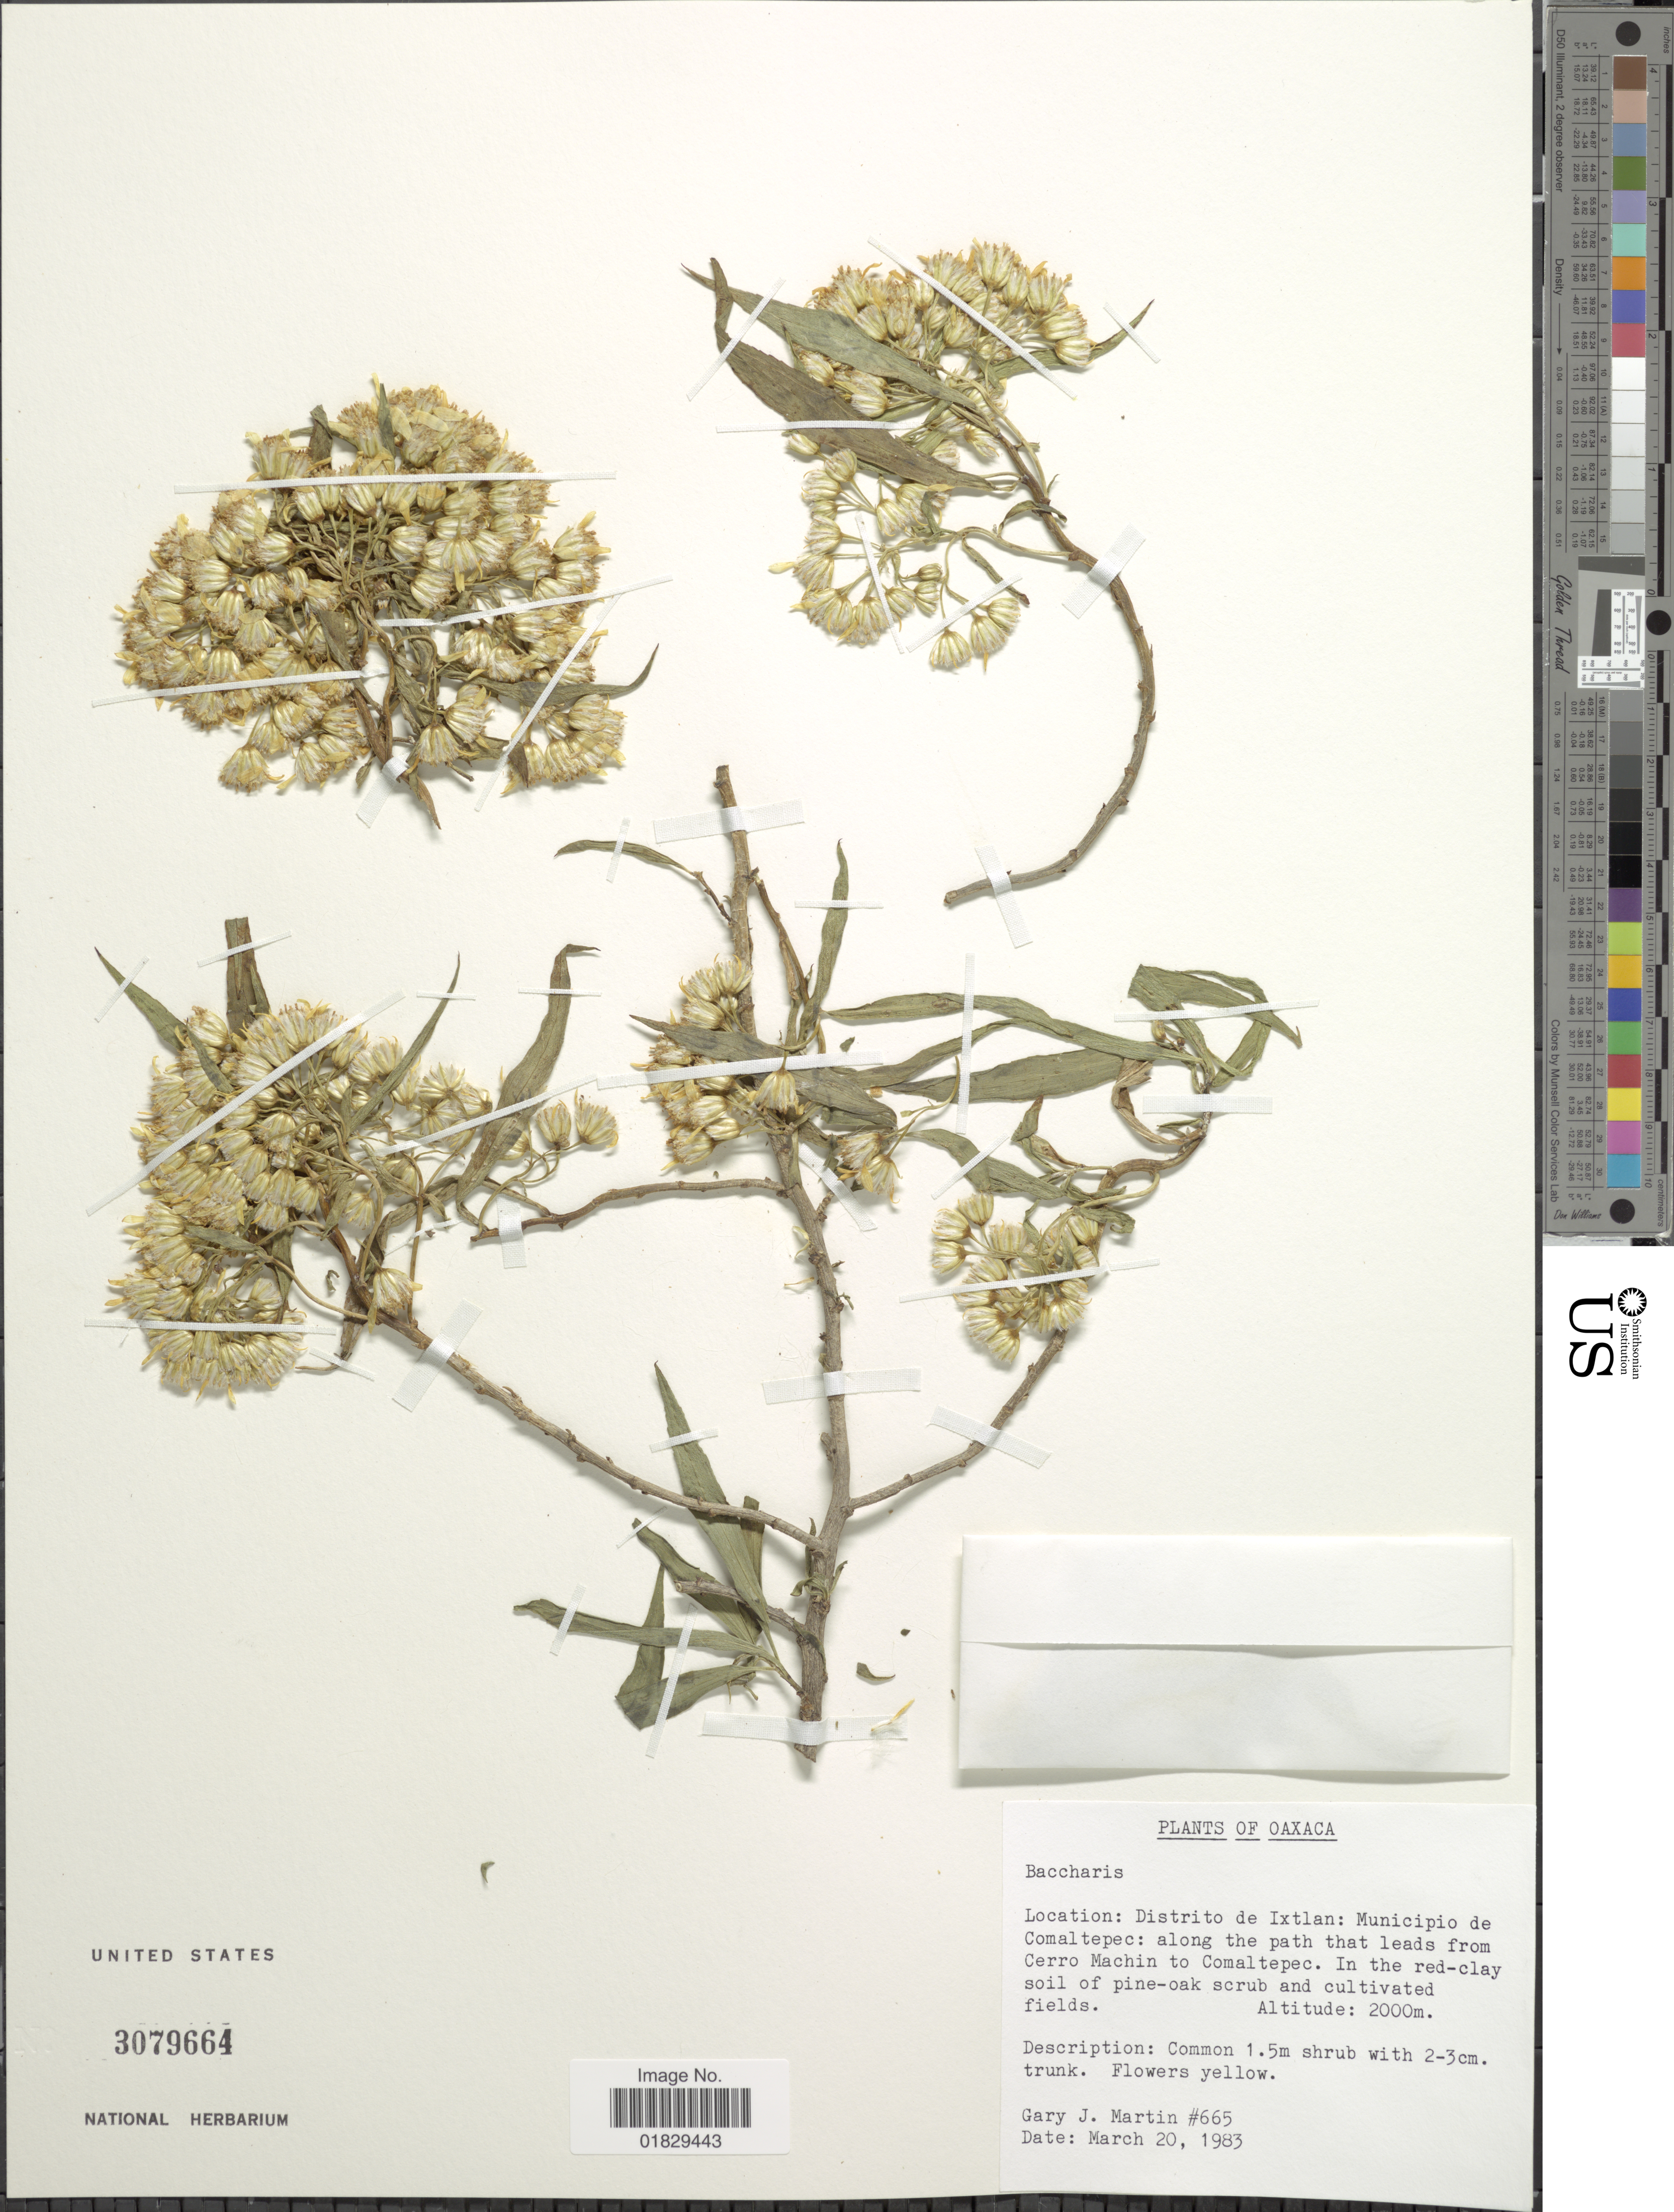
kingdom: Plantae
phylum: Tracheophyta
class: Magnoliopsida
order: Asterales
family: Asteraceae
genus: Barkleyanthus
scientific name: Barkleyanthus salicifolius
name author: (Kunth) H. Rob. & Brettell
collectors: G. J. Martin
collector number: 665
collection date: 1983-03-20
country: Mexico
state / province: Oaxaca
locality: Distrito de Ixtlan: Municipio de Comaltepec: along the path that leads from Cerro Machin to Comaltepec.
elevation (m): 2000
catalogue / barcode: US 3079664